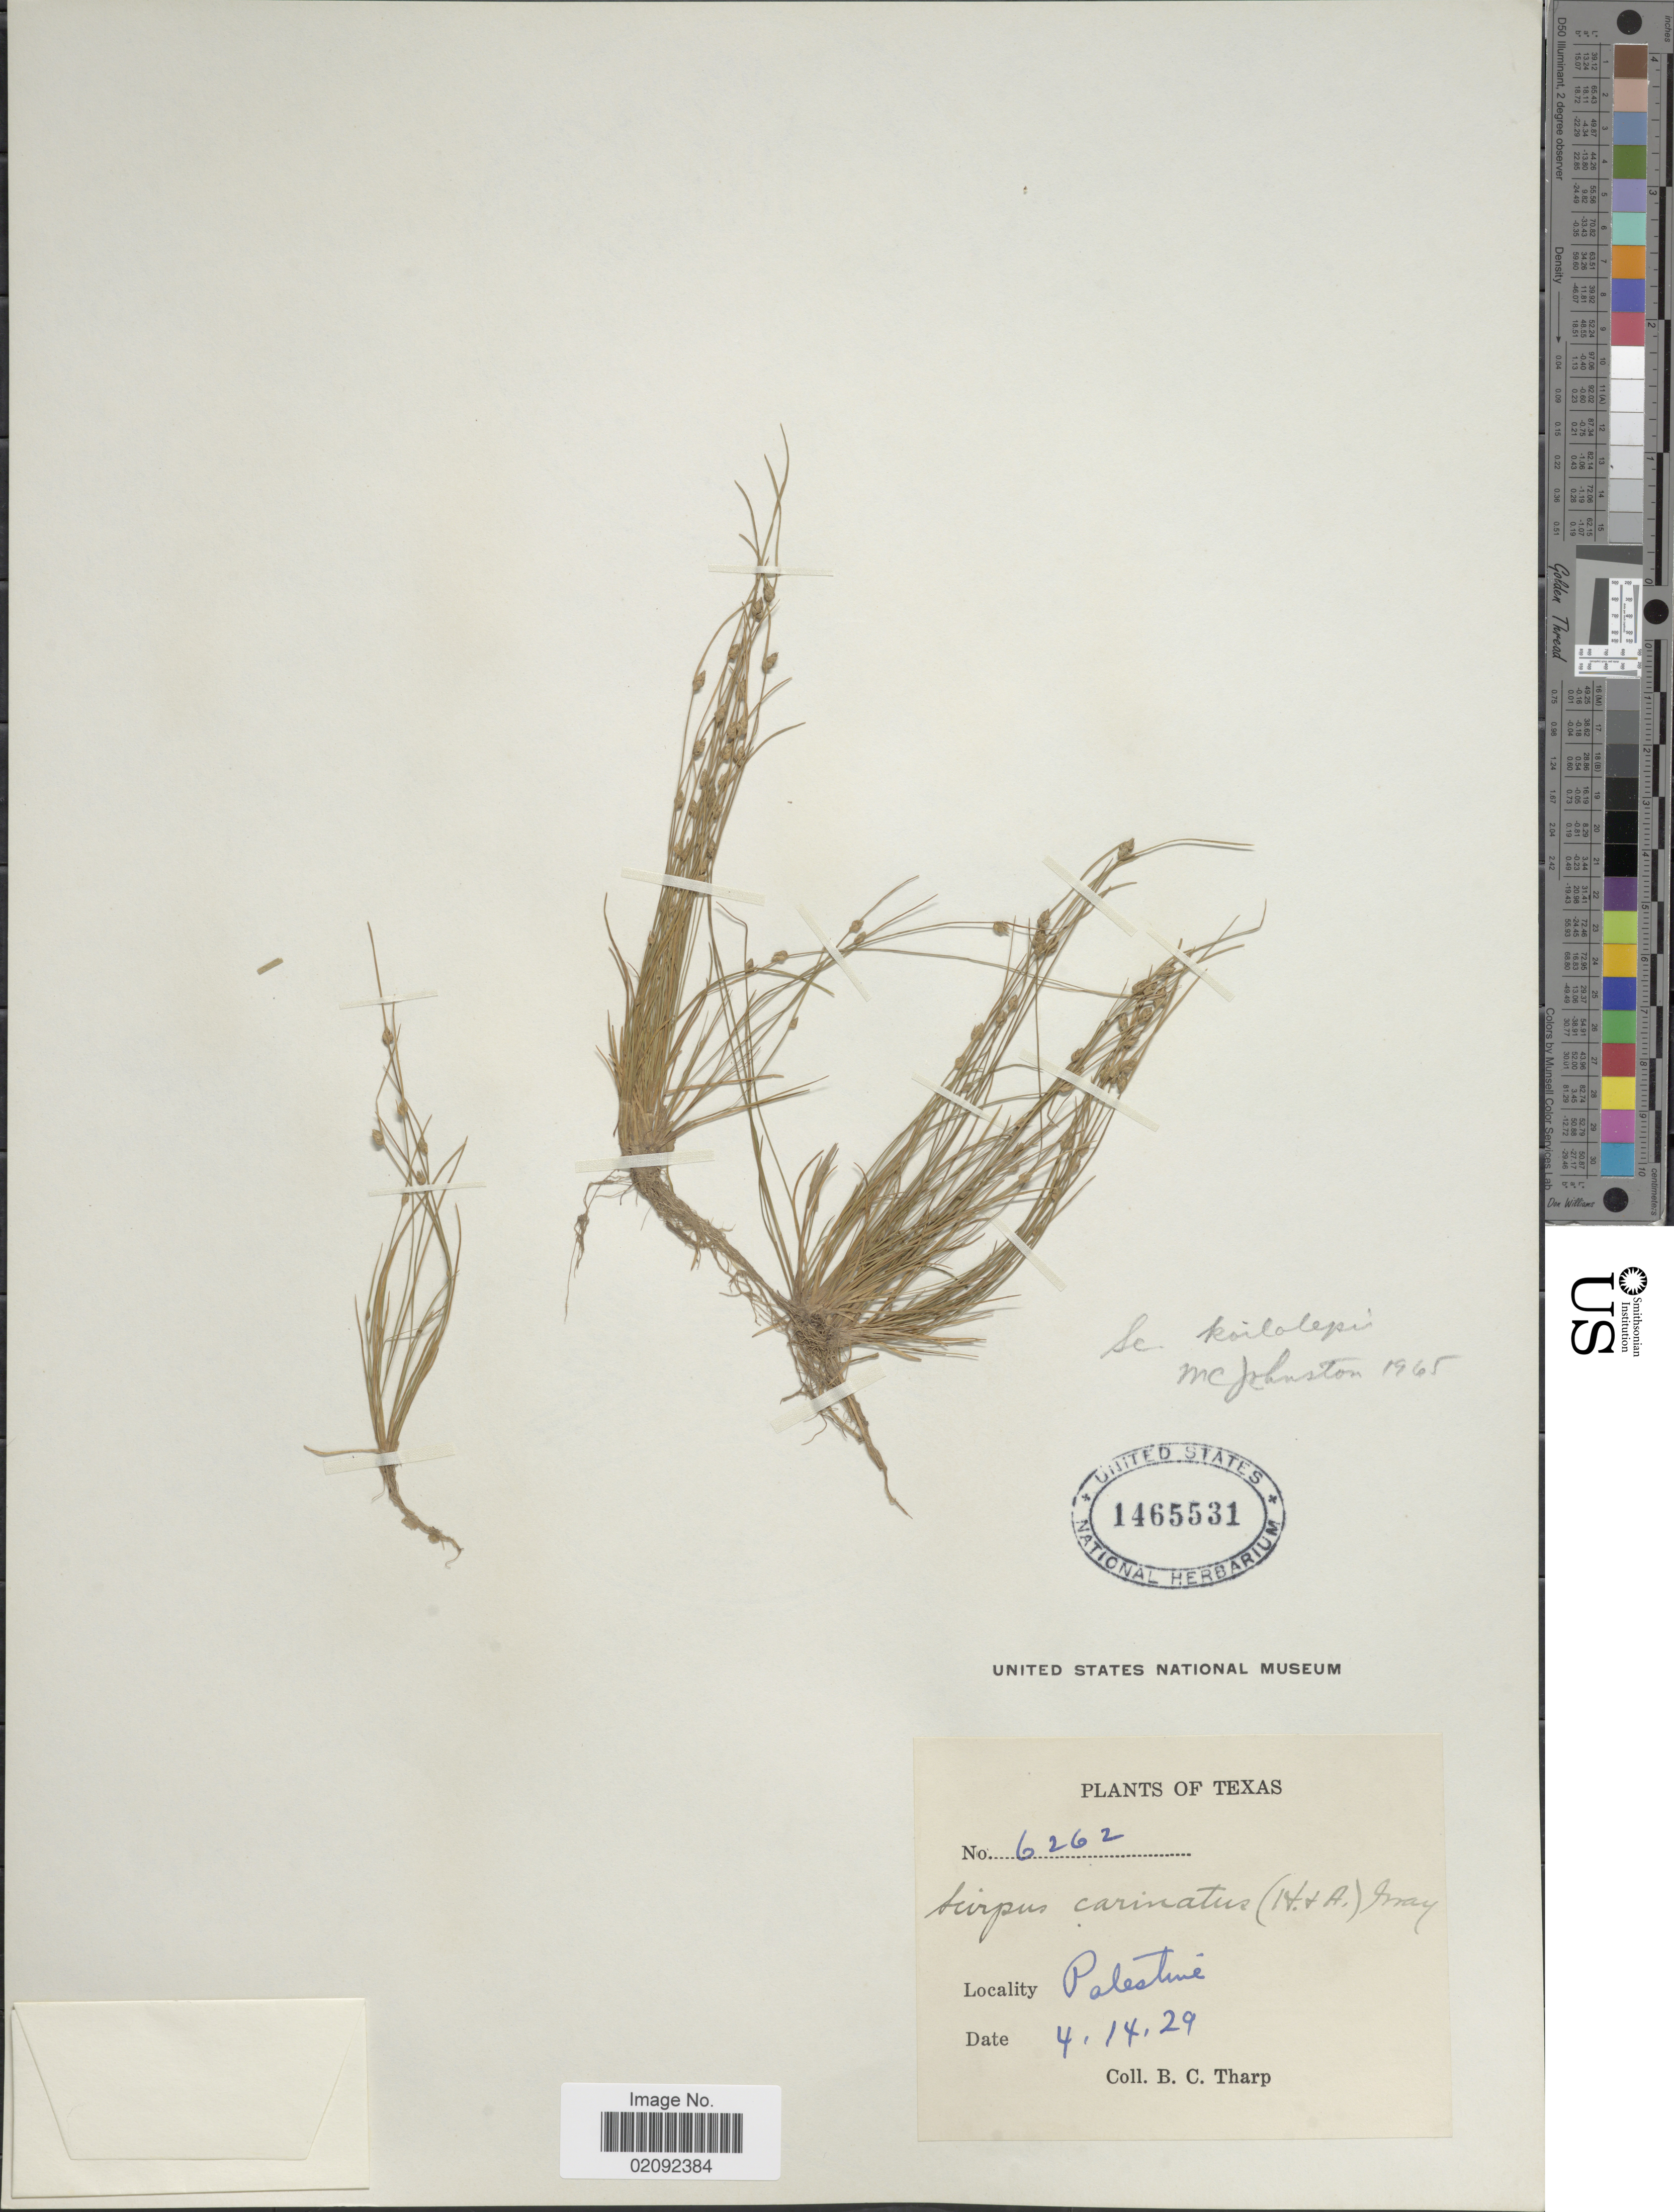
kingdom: Plantae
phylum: Tracheophyta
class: Liliopsida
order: Poales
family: Cyperaceae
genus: Isolepis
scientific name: Isolepis carinata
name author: Hook. & Arn. ex Torr.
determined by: Strong, M. T., (US), Smithsonian Institution - National Museum of Natural History (UNITED STATES)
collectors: B. C. Tharp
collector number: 6262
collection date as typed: Transcribed d/m/y: 14/4/29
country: United States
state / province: Texas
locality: Palestine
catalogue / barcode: US 1465531